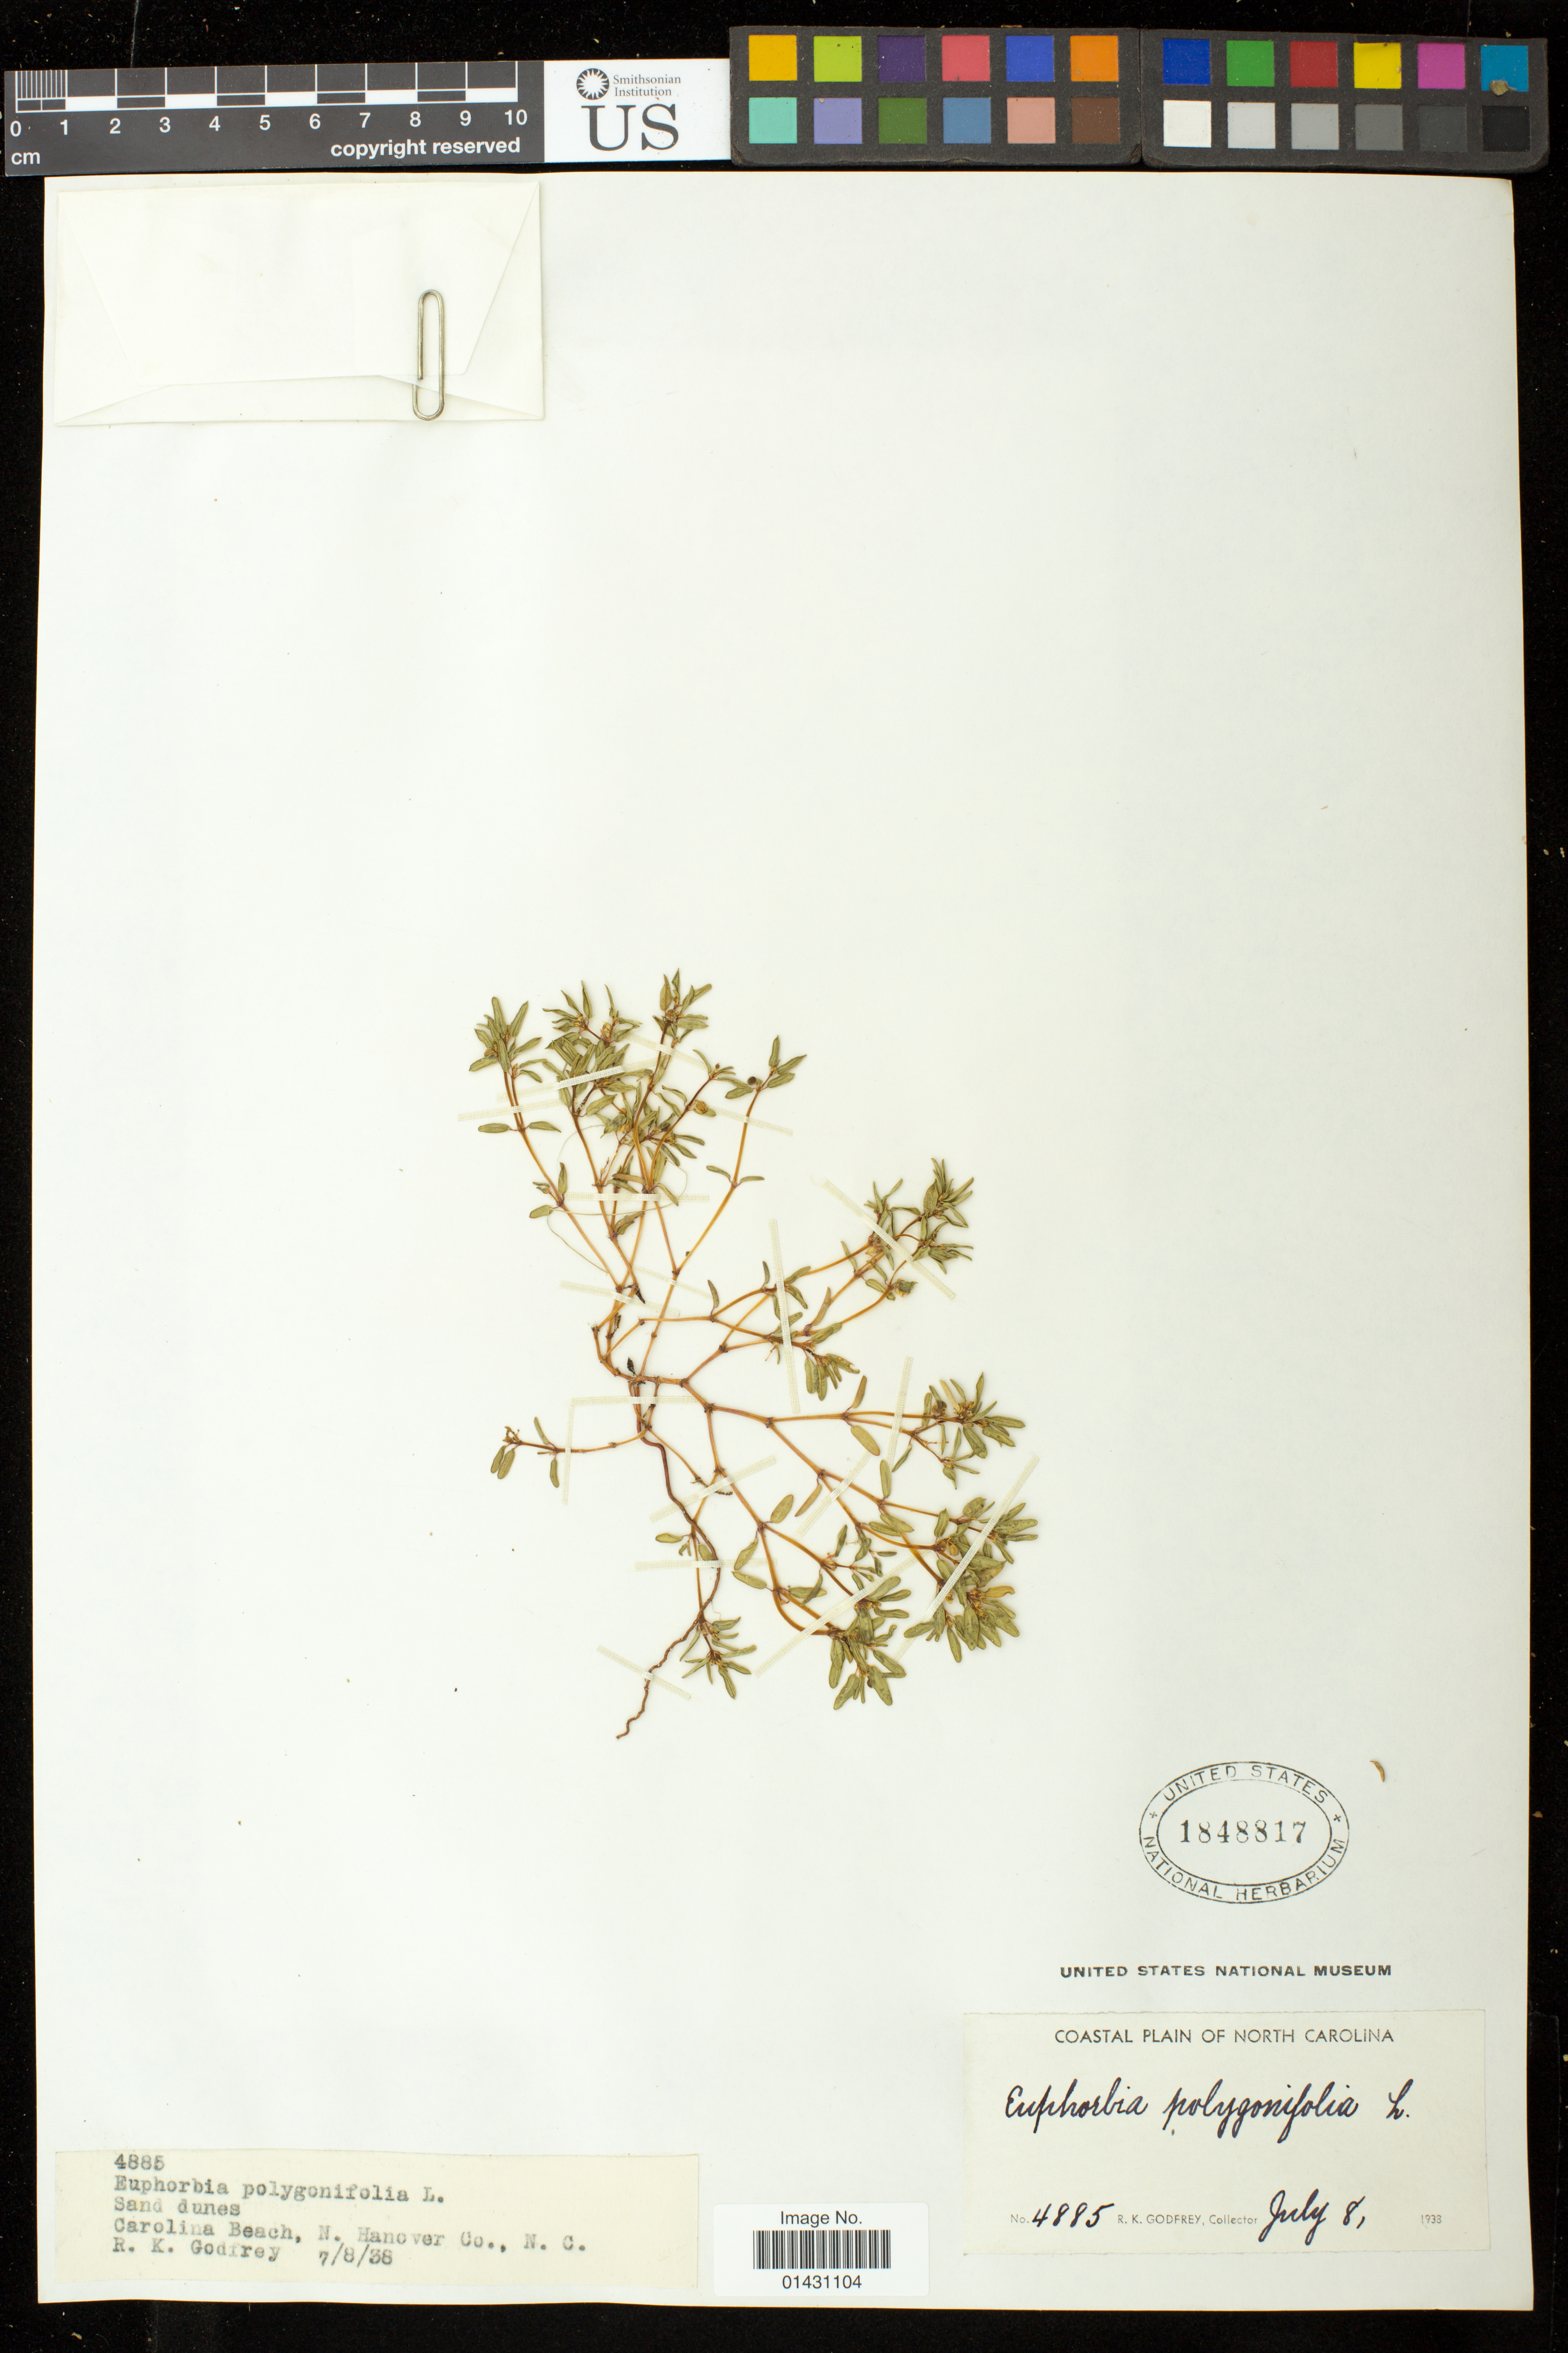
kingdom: Plantae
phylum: Tracheophyta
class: Magnoliopsida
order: Malpighiales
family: Euphorbiaceae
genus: Chamaesyce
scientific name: Chamaesyce polygonifolia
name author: (L.) Small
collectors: R. K. Godfrey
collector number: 4885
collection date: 1938-07-08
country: United States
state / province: North Carolina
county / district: New Hanover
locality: Carolina Beach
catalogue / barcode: US 1848817